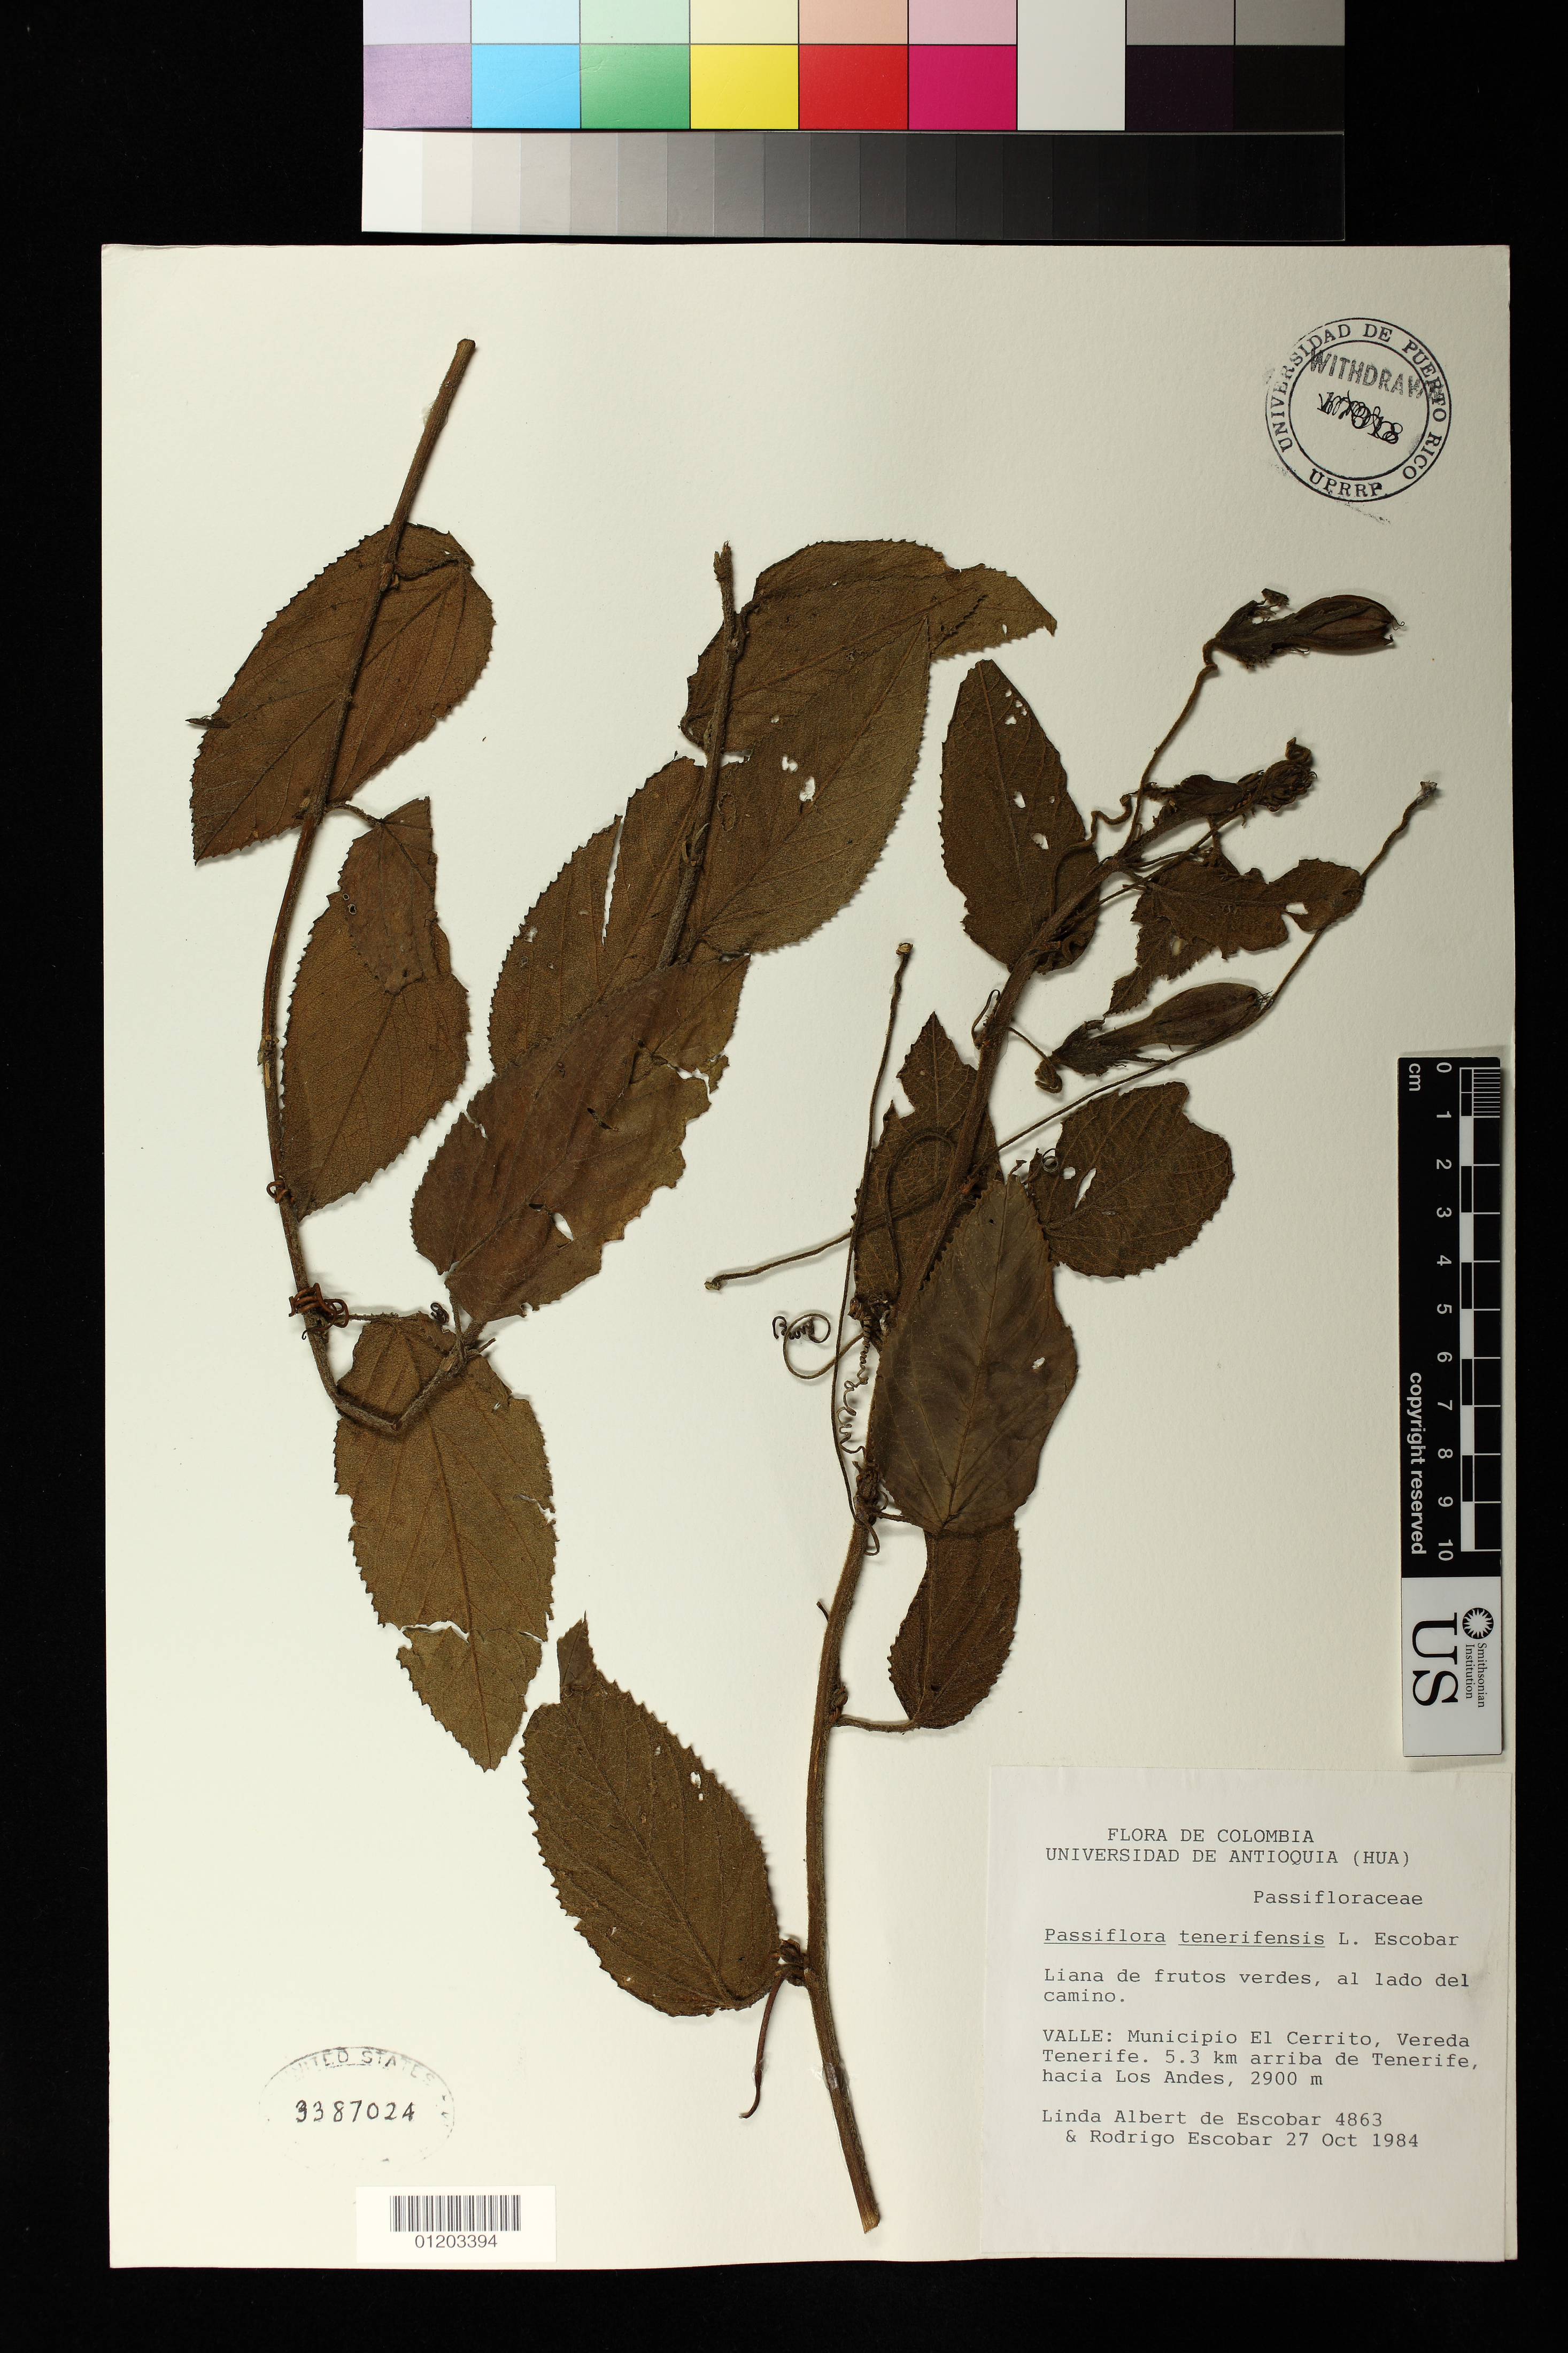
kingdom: Plantae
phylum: Tracheophyta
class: Magnoliopsida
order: Malpighiales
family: Passifloraceae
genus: Passiflora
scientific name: Passiflora tenerifensis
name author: L.K. Escobar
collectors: L. K. de Escobar & R. Escobar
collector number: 4863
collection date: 1984-10-27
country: Colombia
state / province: Valle del Cauca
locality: Municipio El Cerrito, Vereda Tenerife. 5.3 km arriba de Tenerife, hacia Los Andes.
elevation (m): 2900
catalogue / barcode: US 3387024